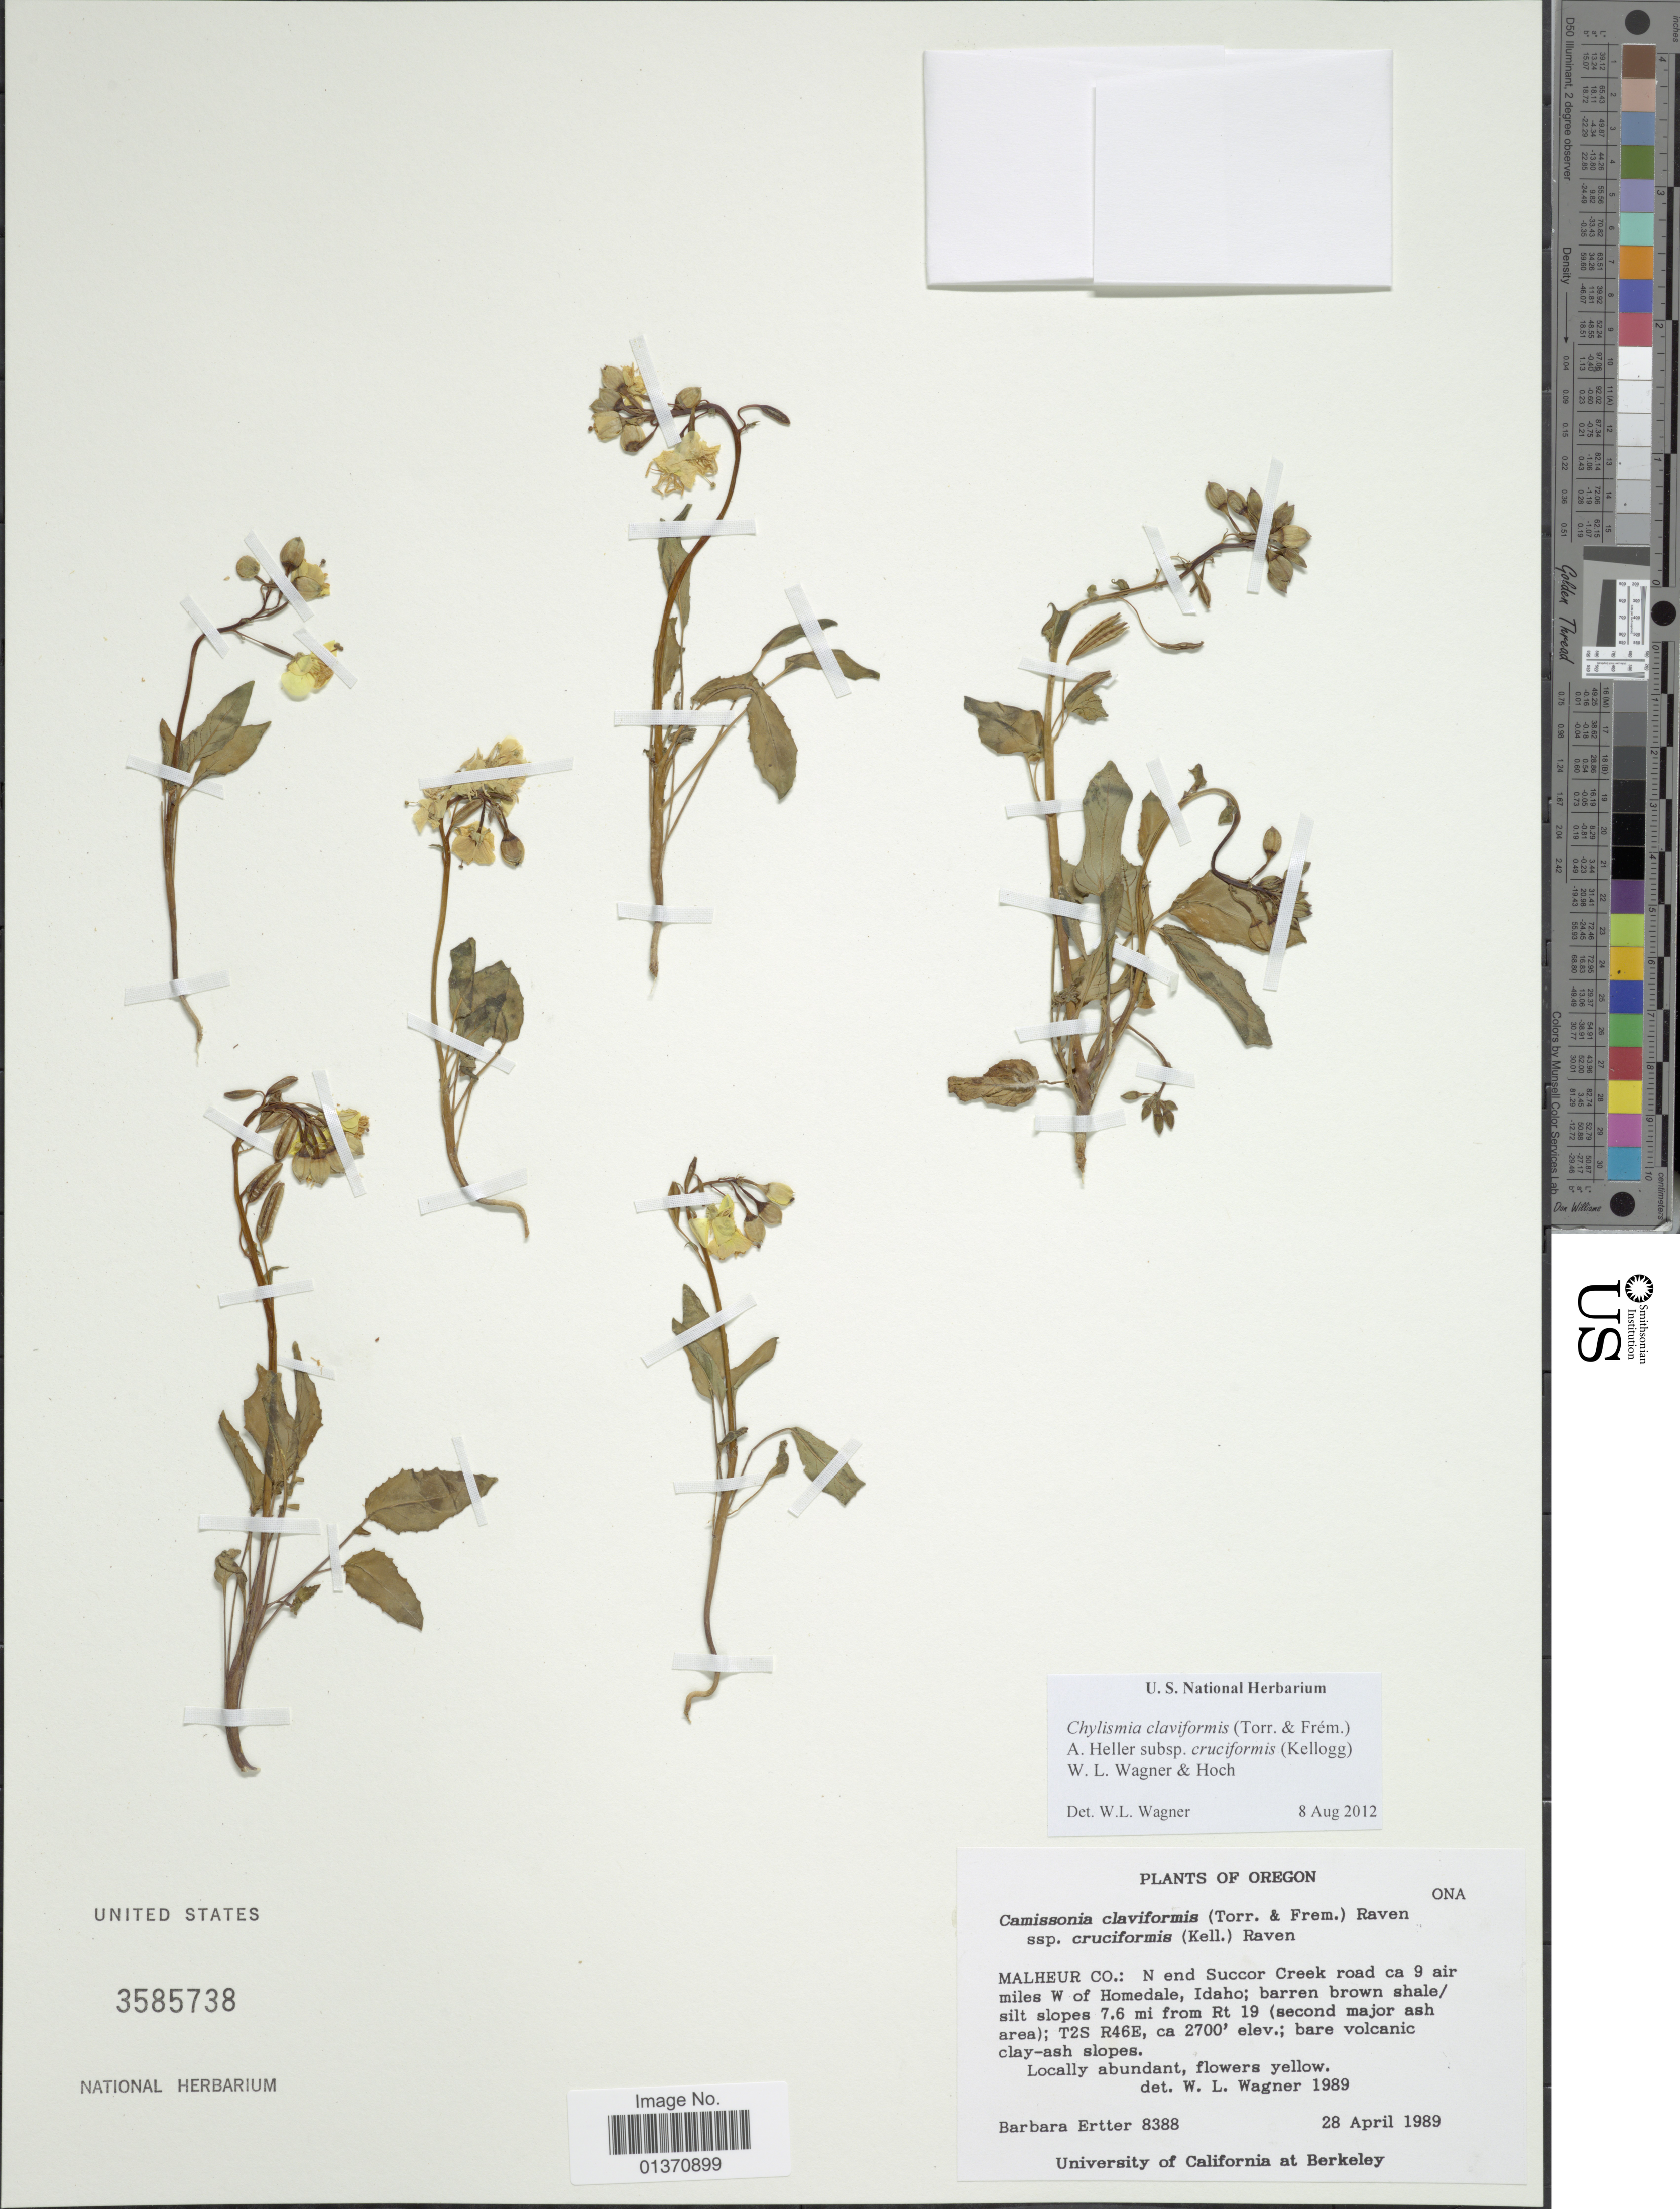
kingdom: Plantae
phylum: Tracheophyta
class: Magnoliopsida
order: Myrtales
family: Onagraceae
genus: Chylismia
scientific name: Chylismia claviformis subsp. cruciformis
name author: (Kellog) W.L. Wagner & Hoch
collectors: B. Ertter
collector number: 8388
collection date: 1989-04-28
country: United States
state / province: Oregon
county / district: Malheur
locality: Malheur Co.: N end Succor Creek road ca 9 air miles W of Homedale, Idaho; barren brown shale/ silt slopes 7.6 mi from Rt 19 (second major ash area); T2S R46E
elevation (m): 823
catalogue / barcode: US 3585738